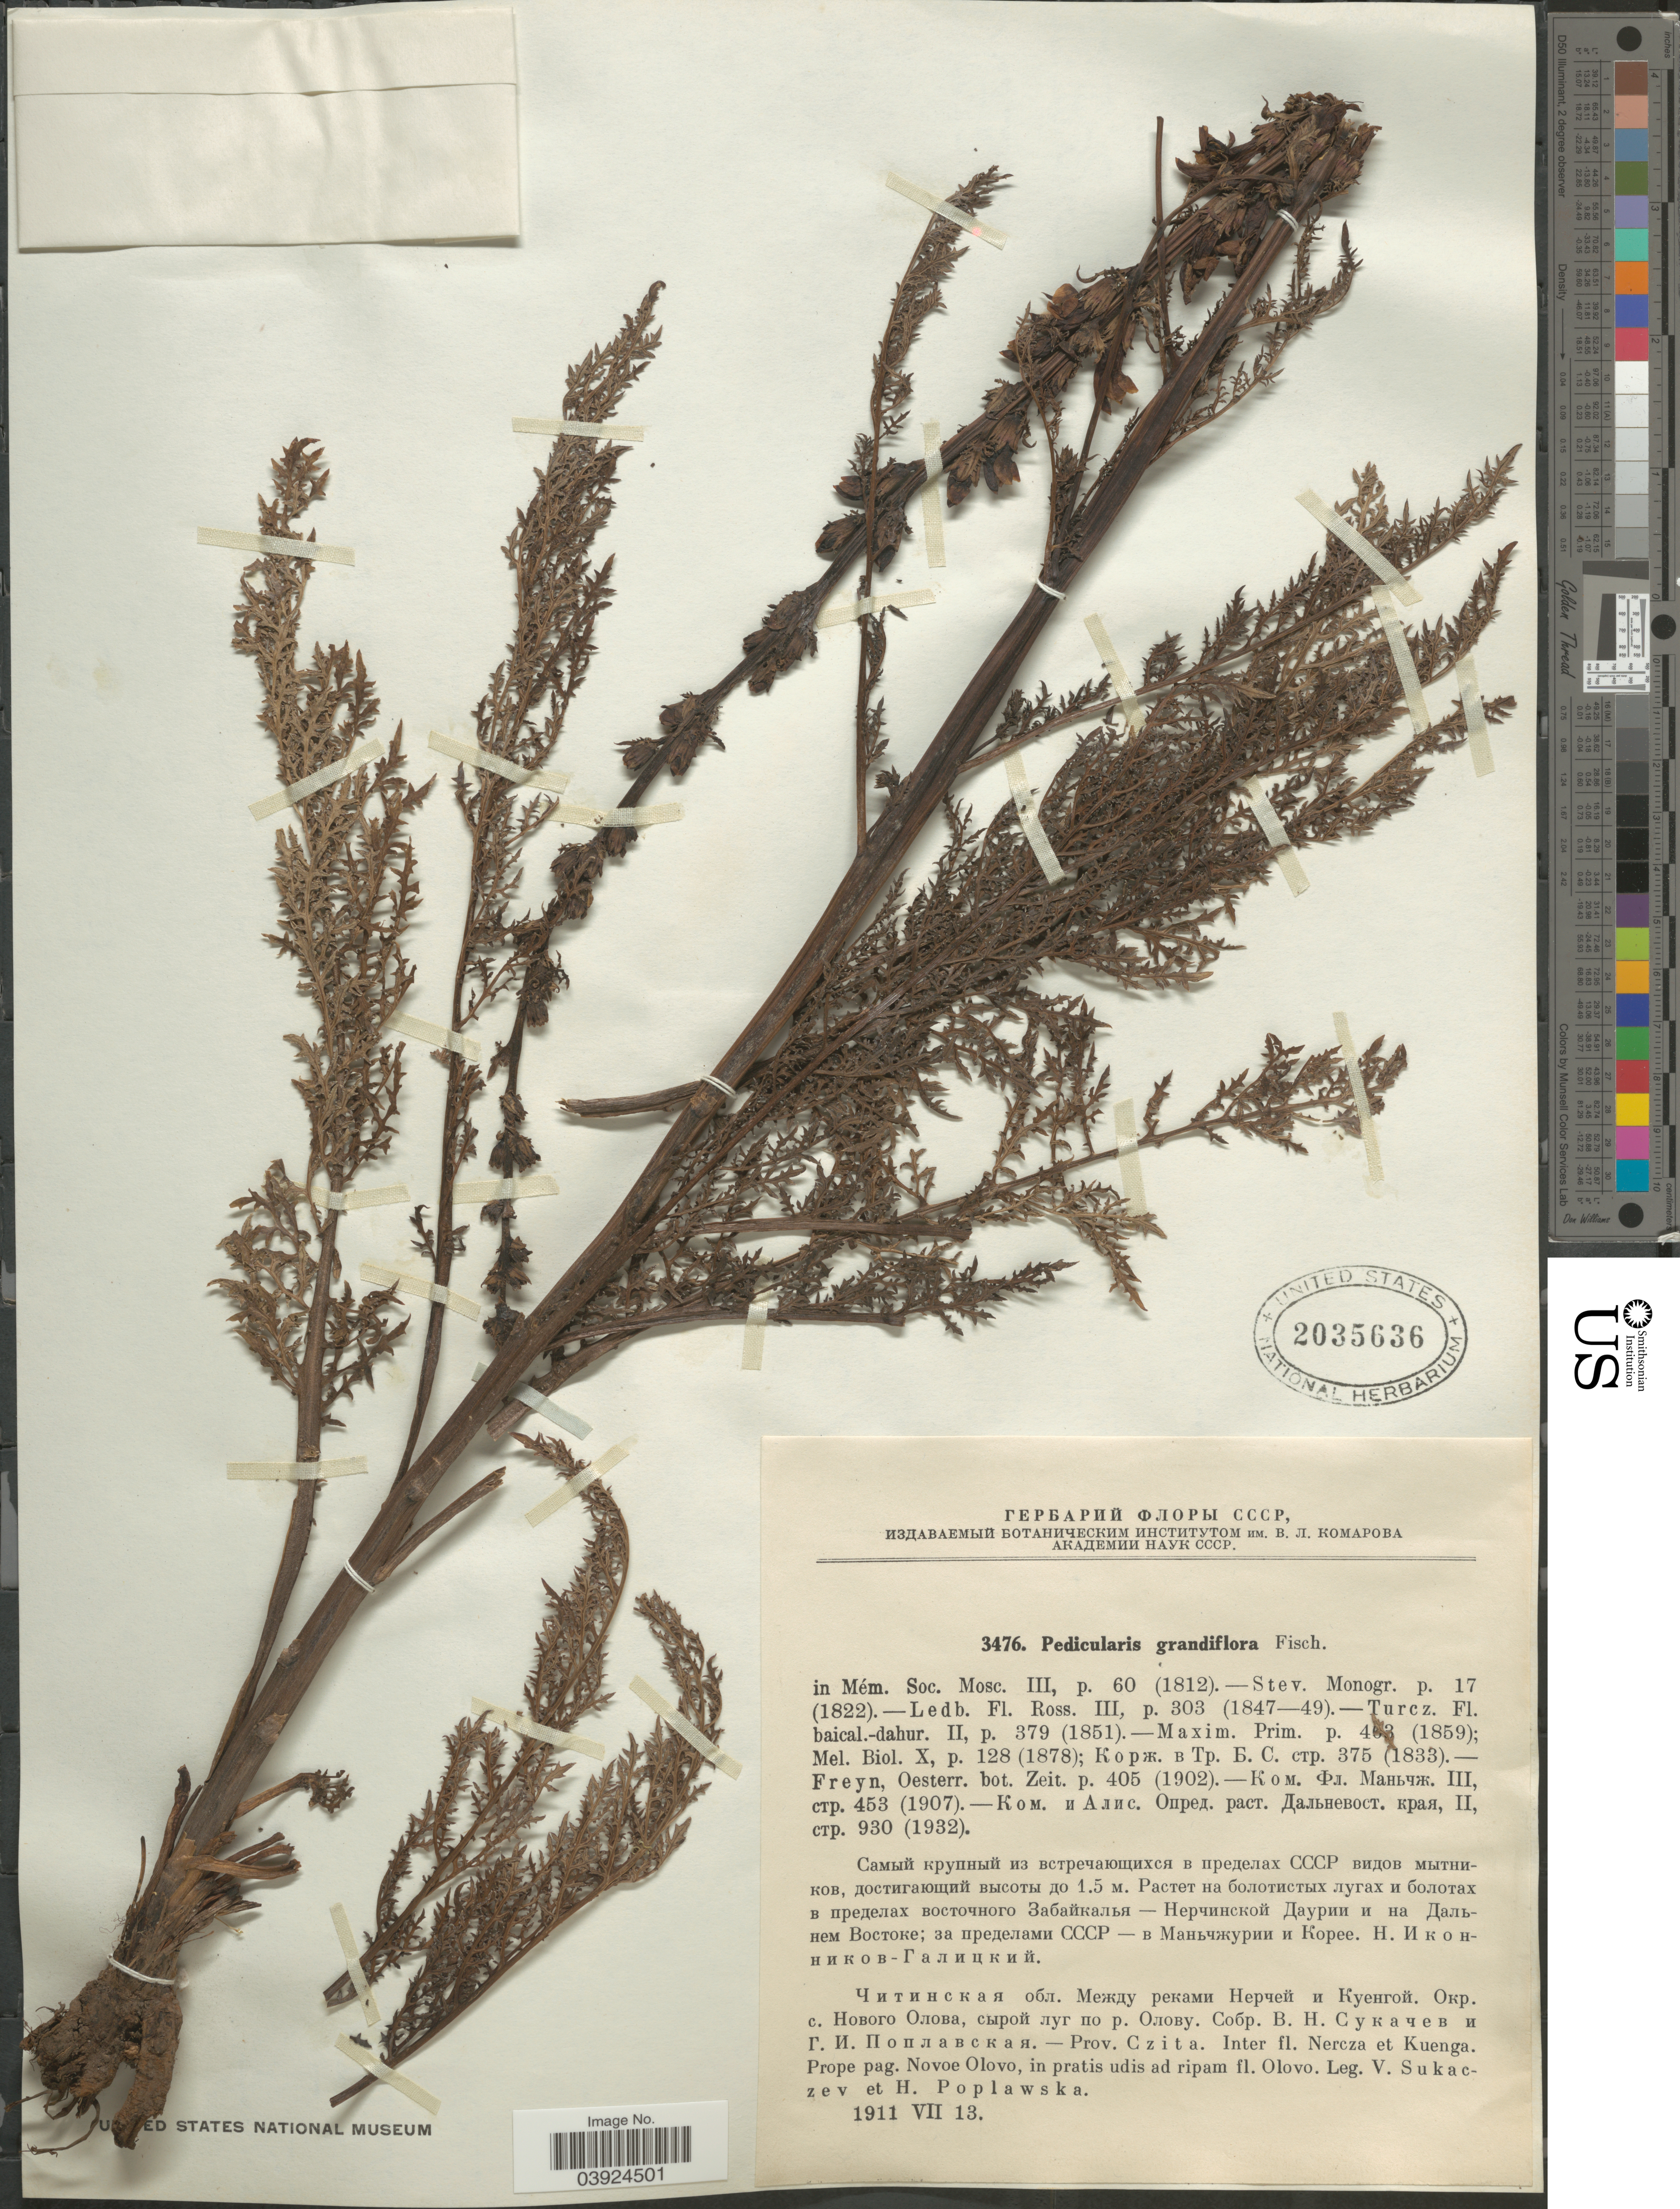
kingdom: Plantae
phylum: Tracheophyta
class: Magnoliopsida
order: Lamiales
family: Orobanchaceae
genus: Pedicularis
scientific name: Pedicularis grandiflora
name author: Fisch.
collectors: V. Sukaczev & H. Poplawska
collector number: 3476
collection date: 1911-07-13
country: Russian Federation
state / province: Zabaykalsky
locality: Prov. Czita. Inter fl. Nercza et Kuenga. Prope pag. Novoe Olovo, in pratis udis ad ripam fl. Olovo.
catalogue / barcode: US 2035636